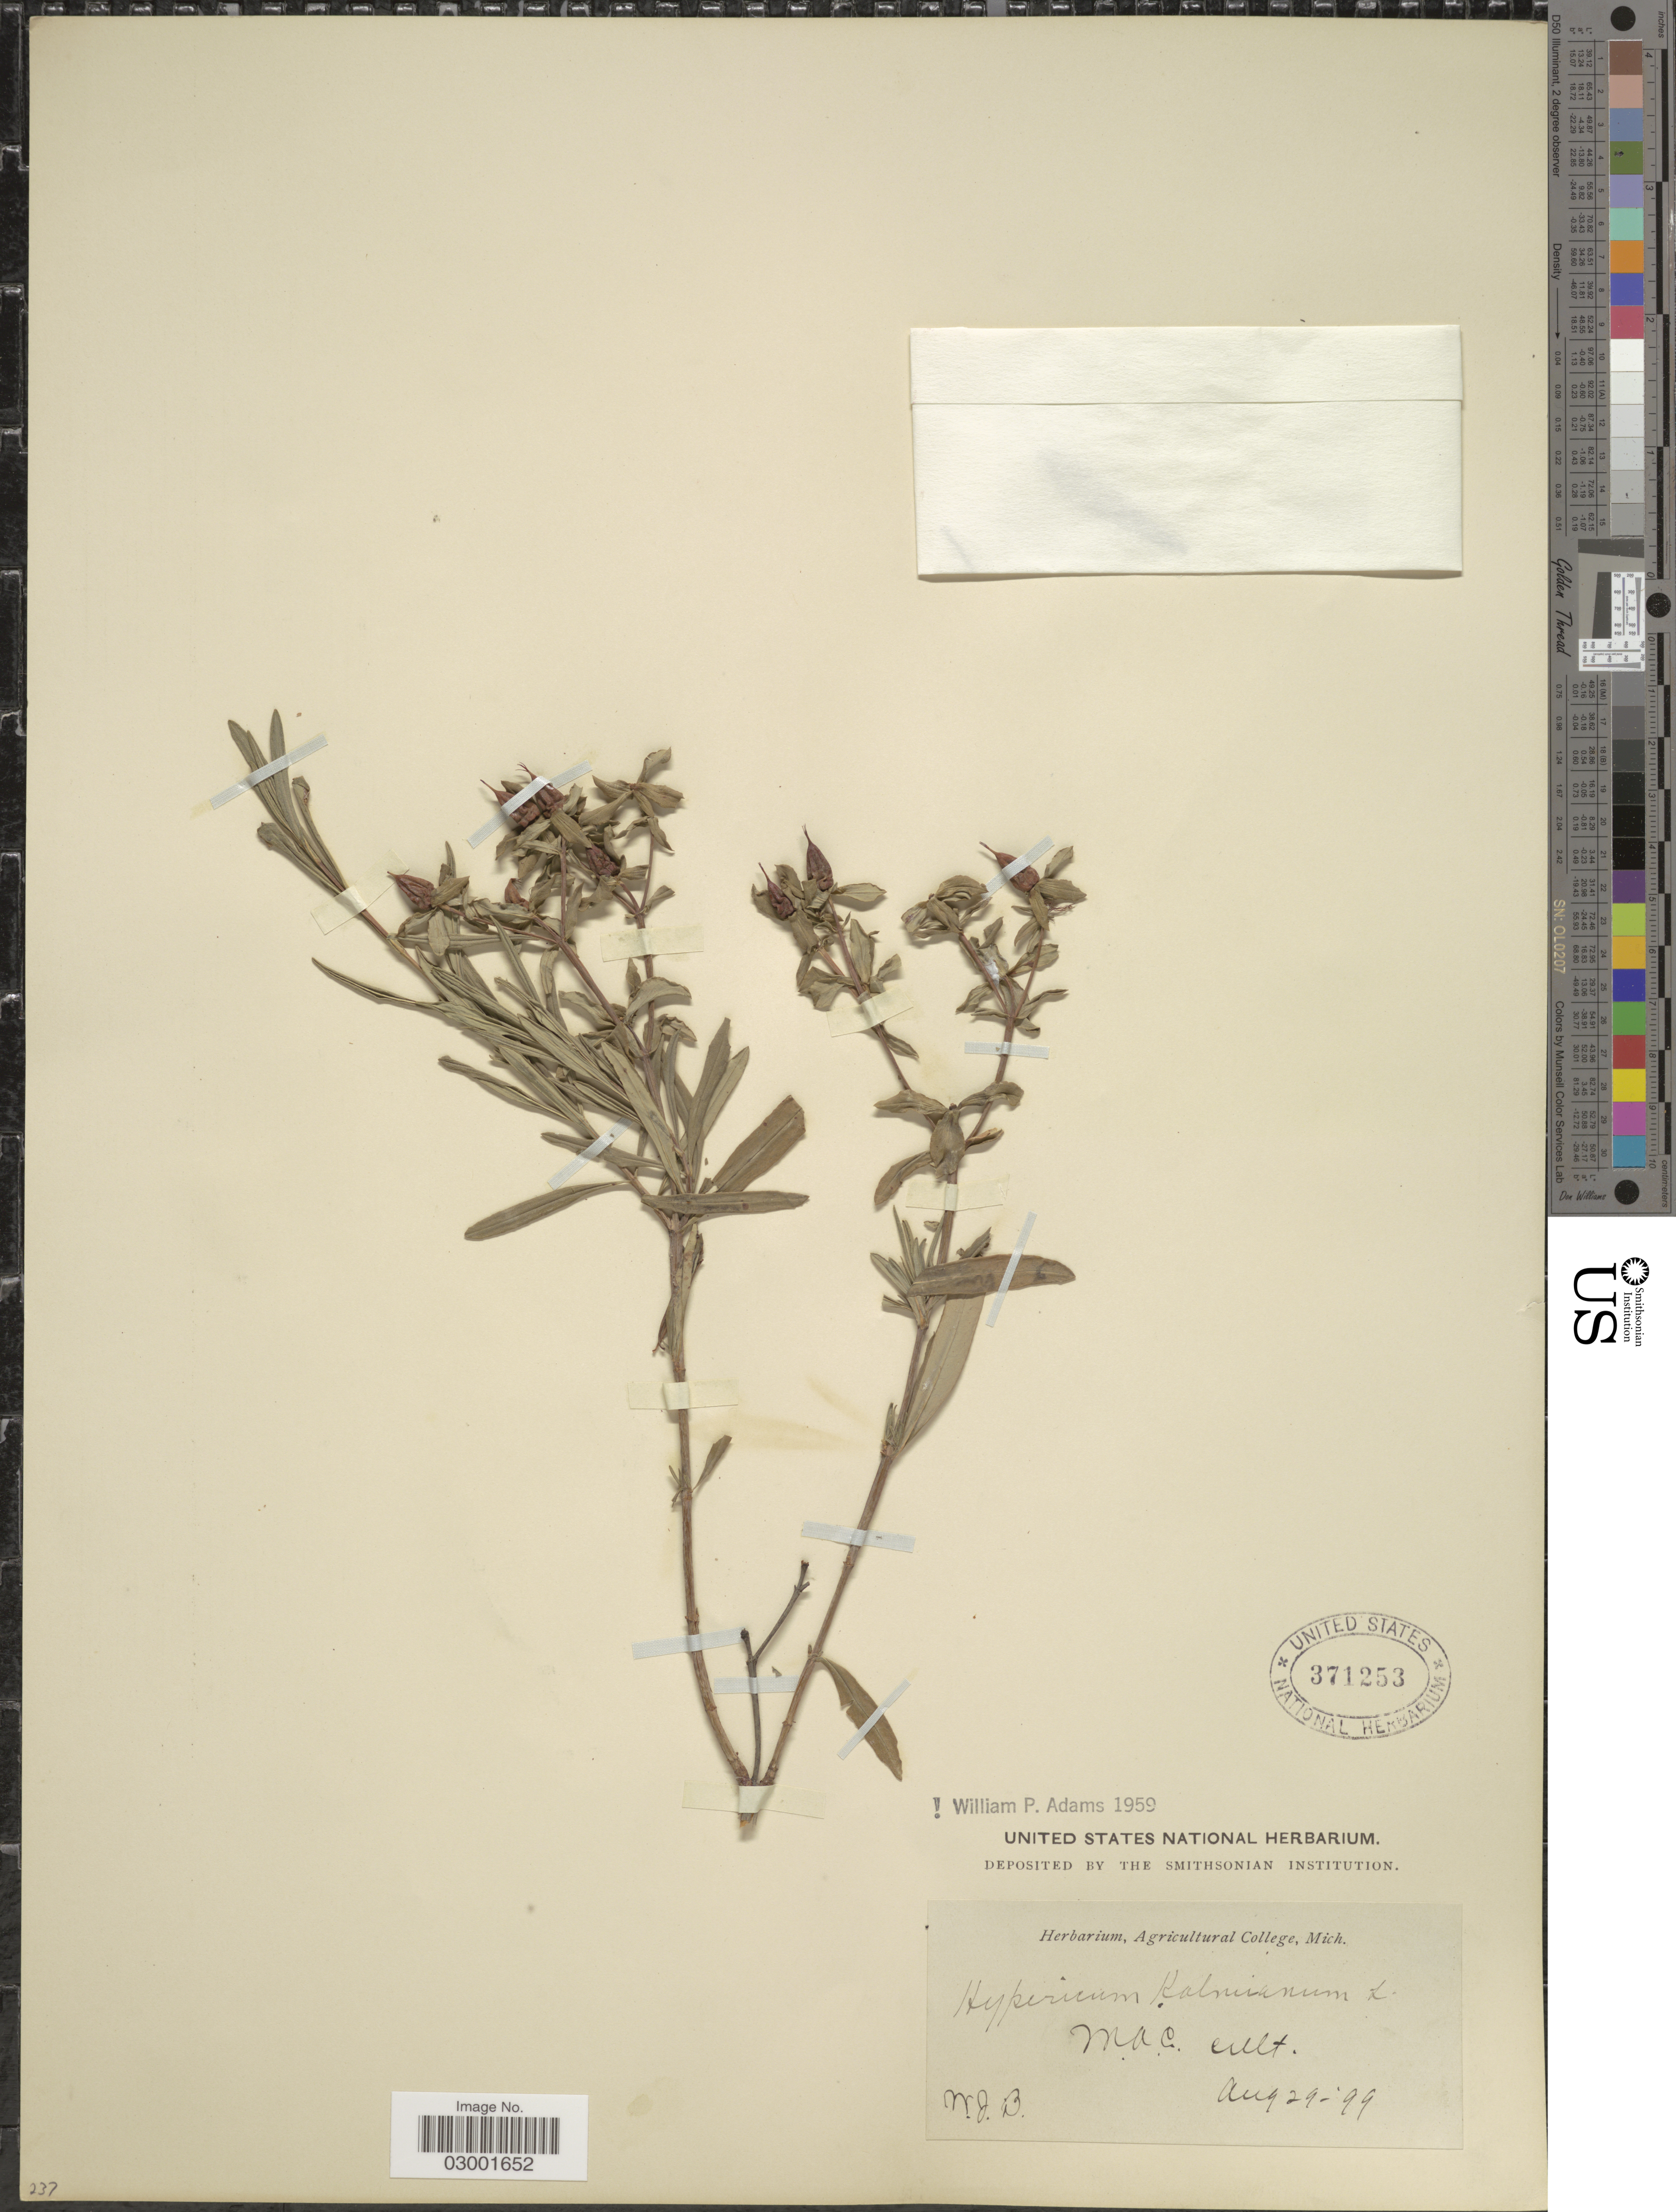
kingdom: Plantae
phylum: Tracheophyta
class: Magnoliopsida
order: Malpighiales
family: Hypericaceae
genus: Hypericum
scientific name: Hypericum kalmianum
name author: L.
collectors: W.J.B.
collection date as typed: Transcribed d/m/y: 29/8/99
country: United States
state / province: Michigan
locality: M.A.C. cult.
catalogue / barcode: US 371253